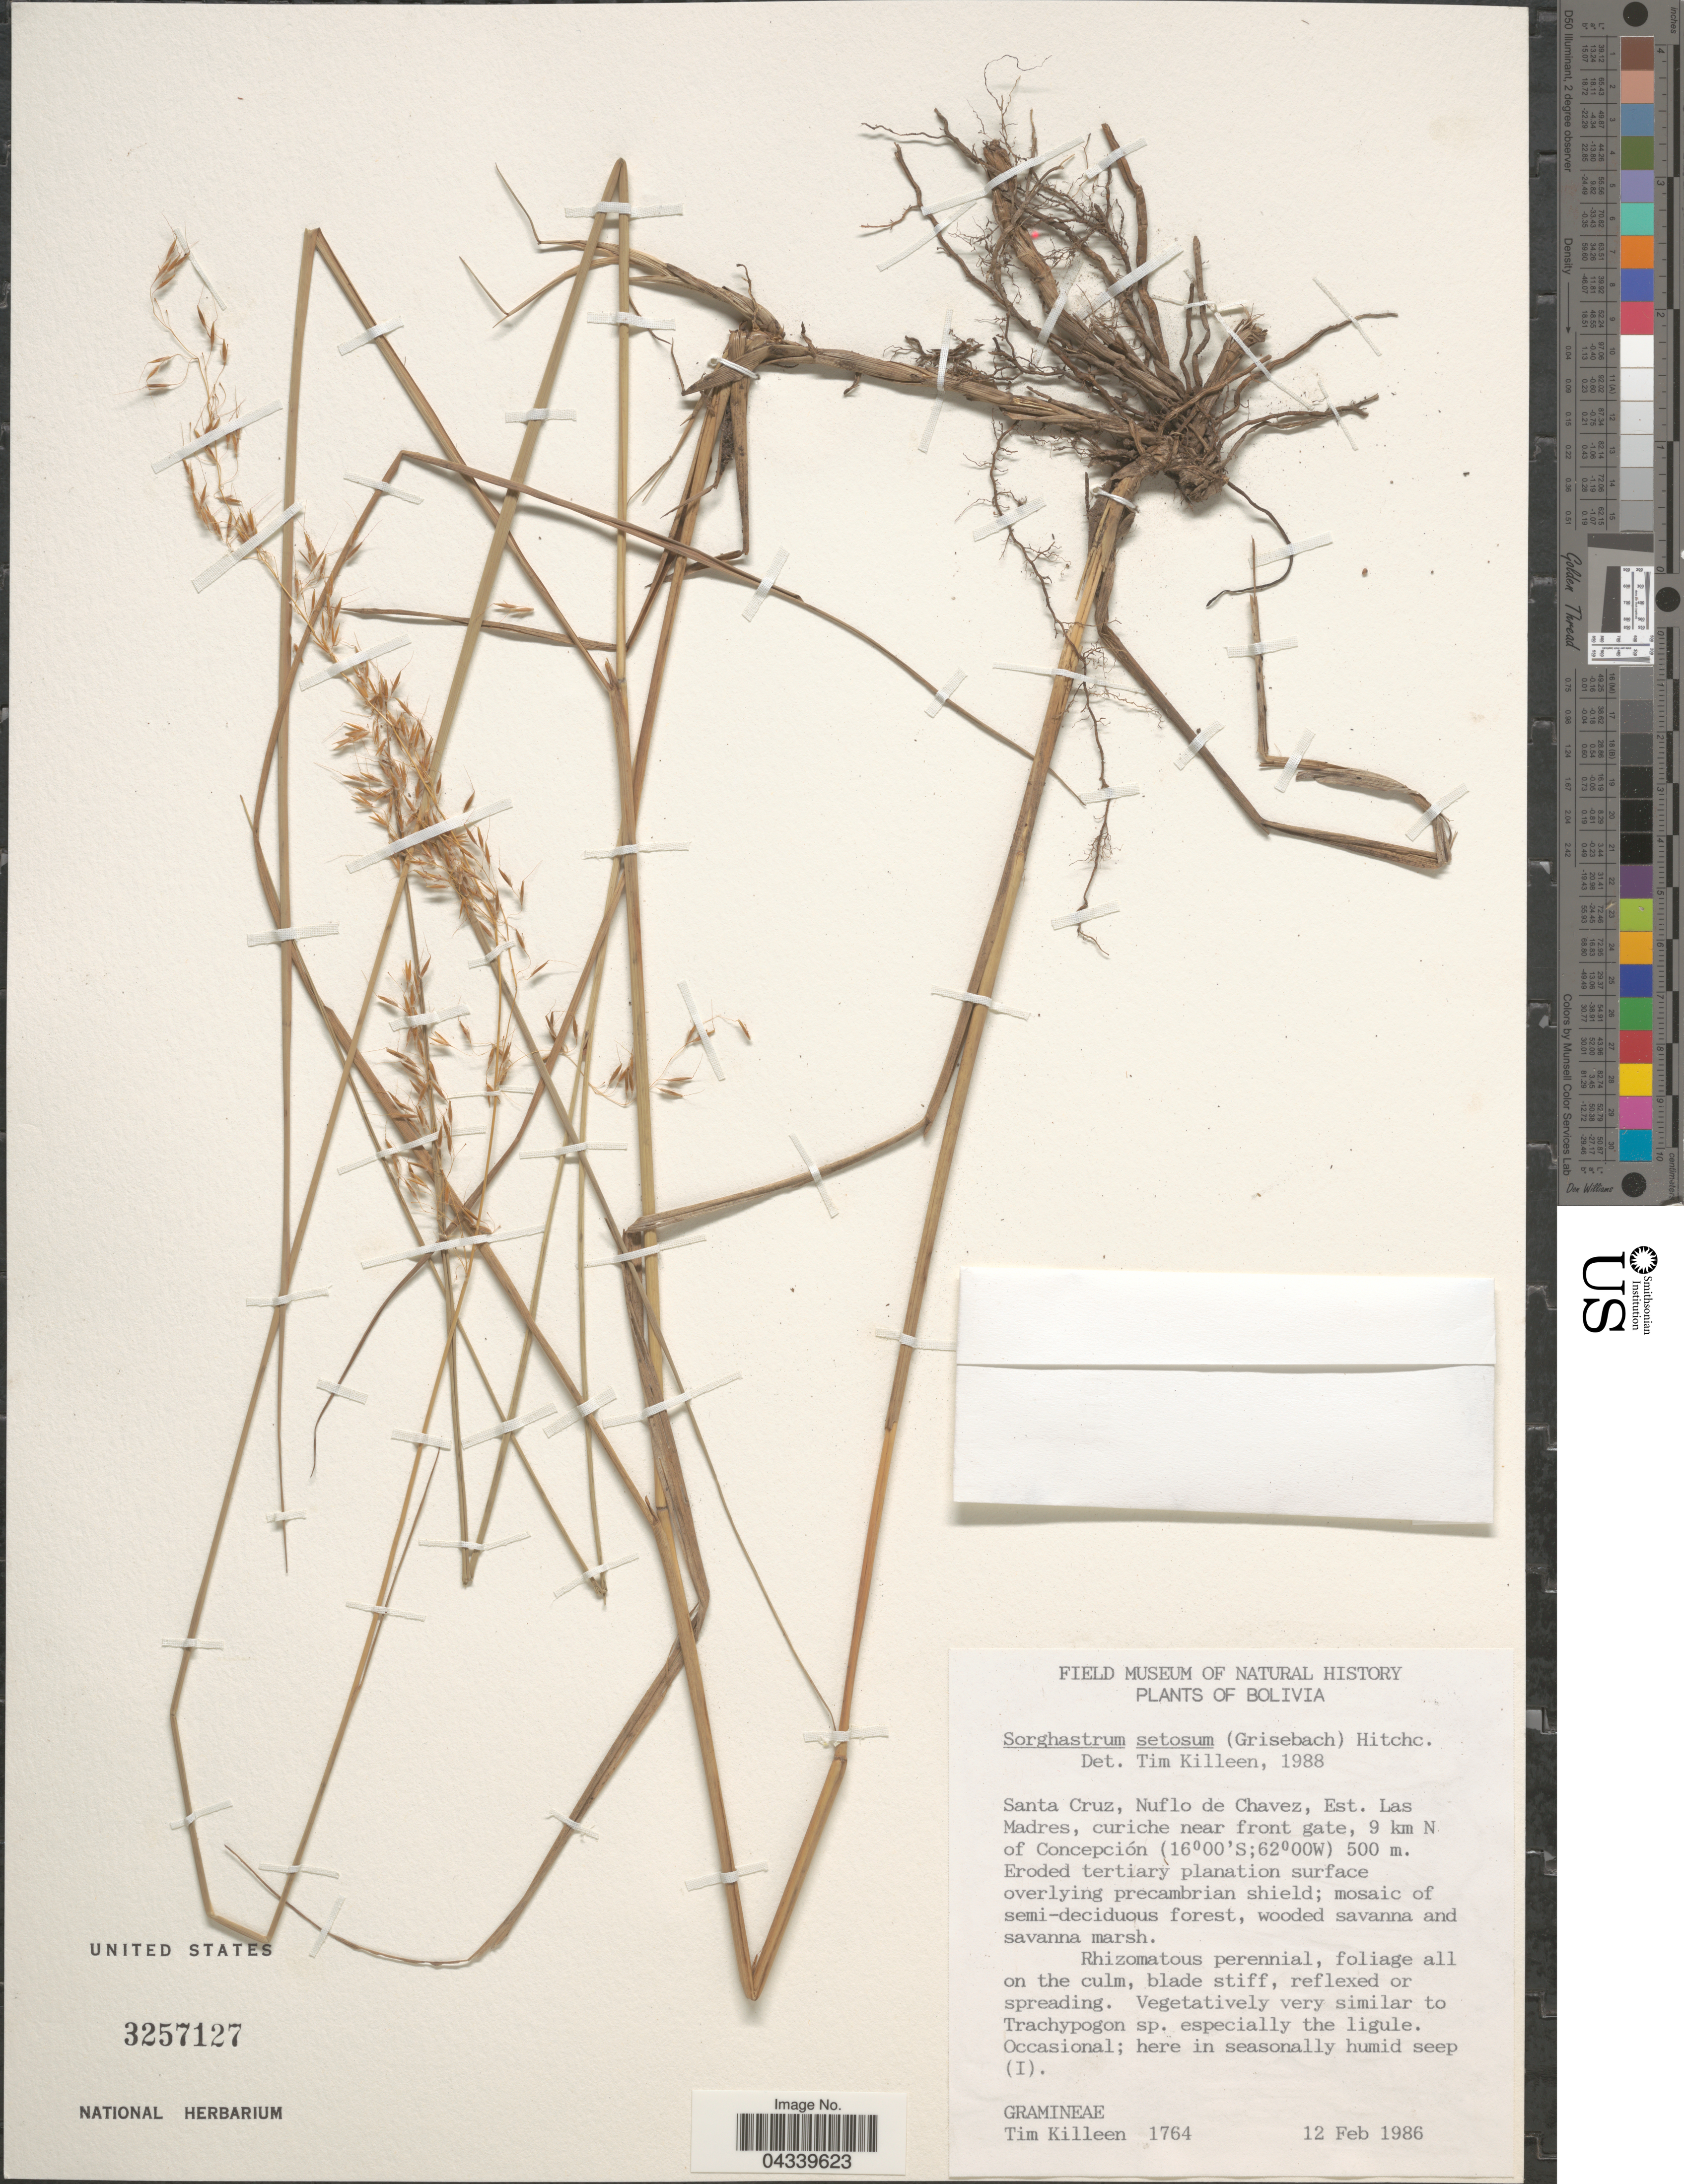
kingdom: Plantae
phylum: Tracheophyta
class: Liliopsida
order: Poales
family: Poaceae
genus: Sorghastrum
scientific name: Sorghastrum setosum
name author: (Griseb.) Hitchc.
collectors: T. J. Killeen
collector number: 1764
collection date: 1986-02-12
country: Bolivia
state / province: Santa Cruz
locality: Nuflo de Chavez, Est. Las Madres, curiche near front gate, 9 km N of Concepción.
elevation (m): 500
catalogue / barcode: US 3257127